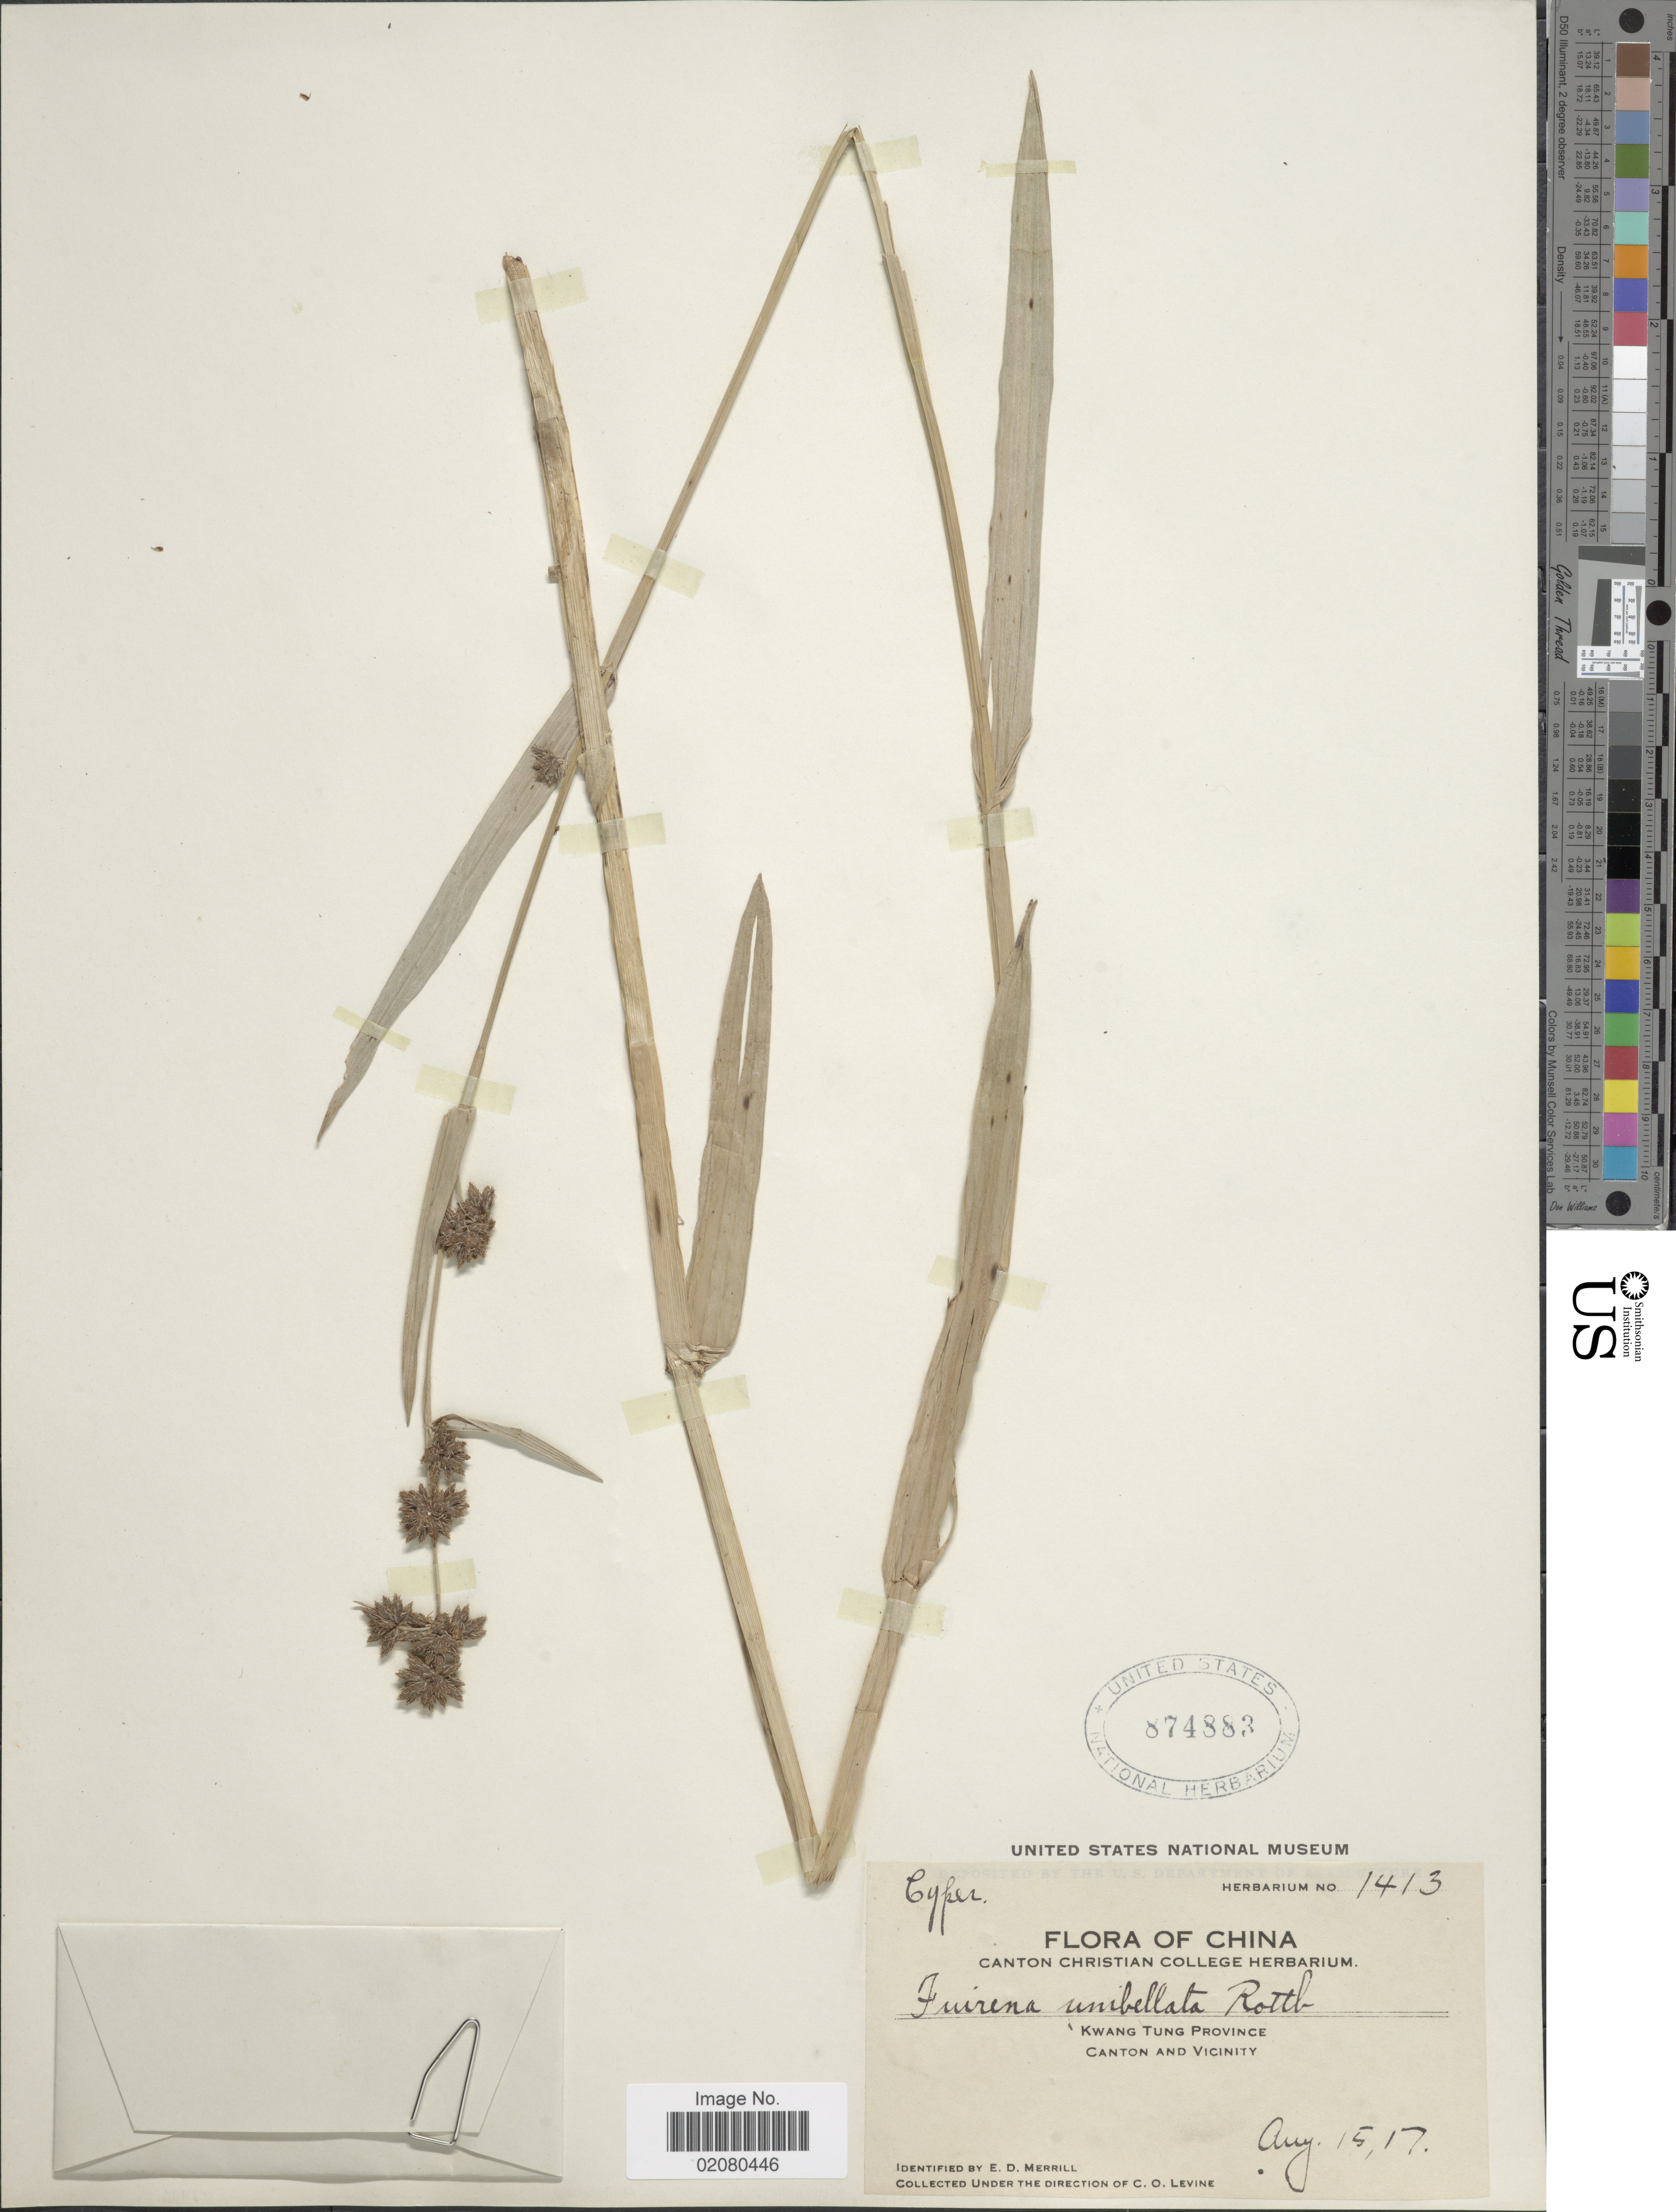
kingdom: Plantae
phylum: Tracheophyta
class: Liliopsida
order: Poales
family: Cyperaceae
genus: Fuirena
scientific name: Fuirena umbellata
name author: Rottb.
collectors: C. O. Levine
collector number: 1413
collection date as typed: Transcribed d/m/y: 15/8/17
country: China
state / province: Guangdong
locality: Kwang Tung Province, Canton and Vicinity.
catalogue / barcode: US 874883